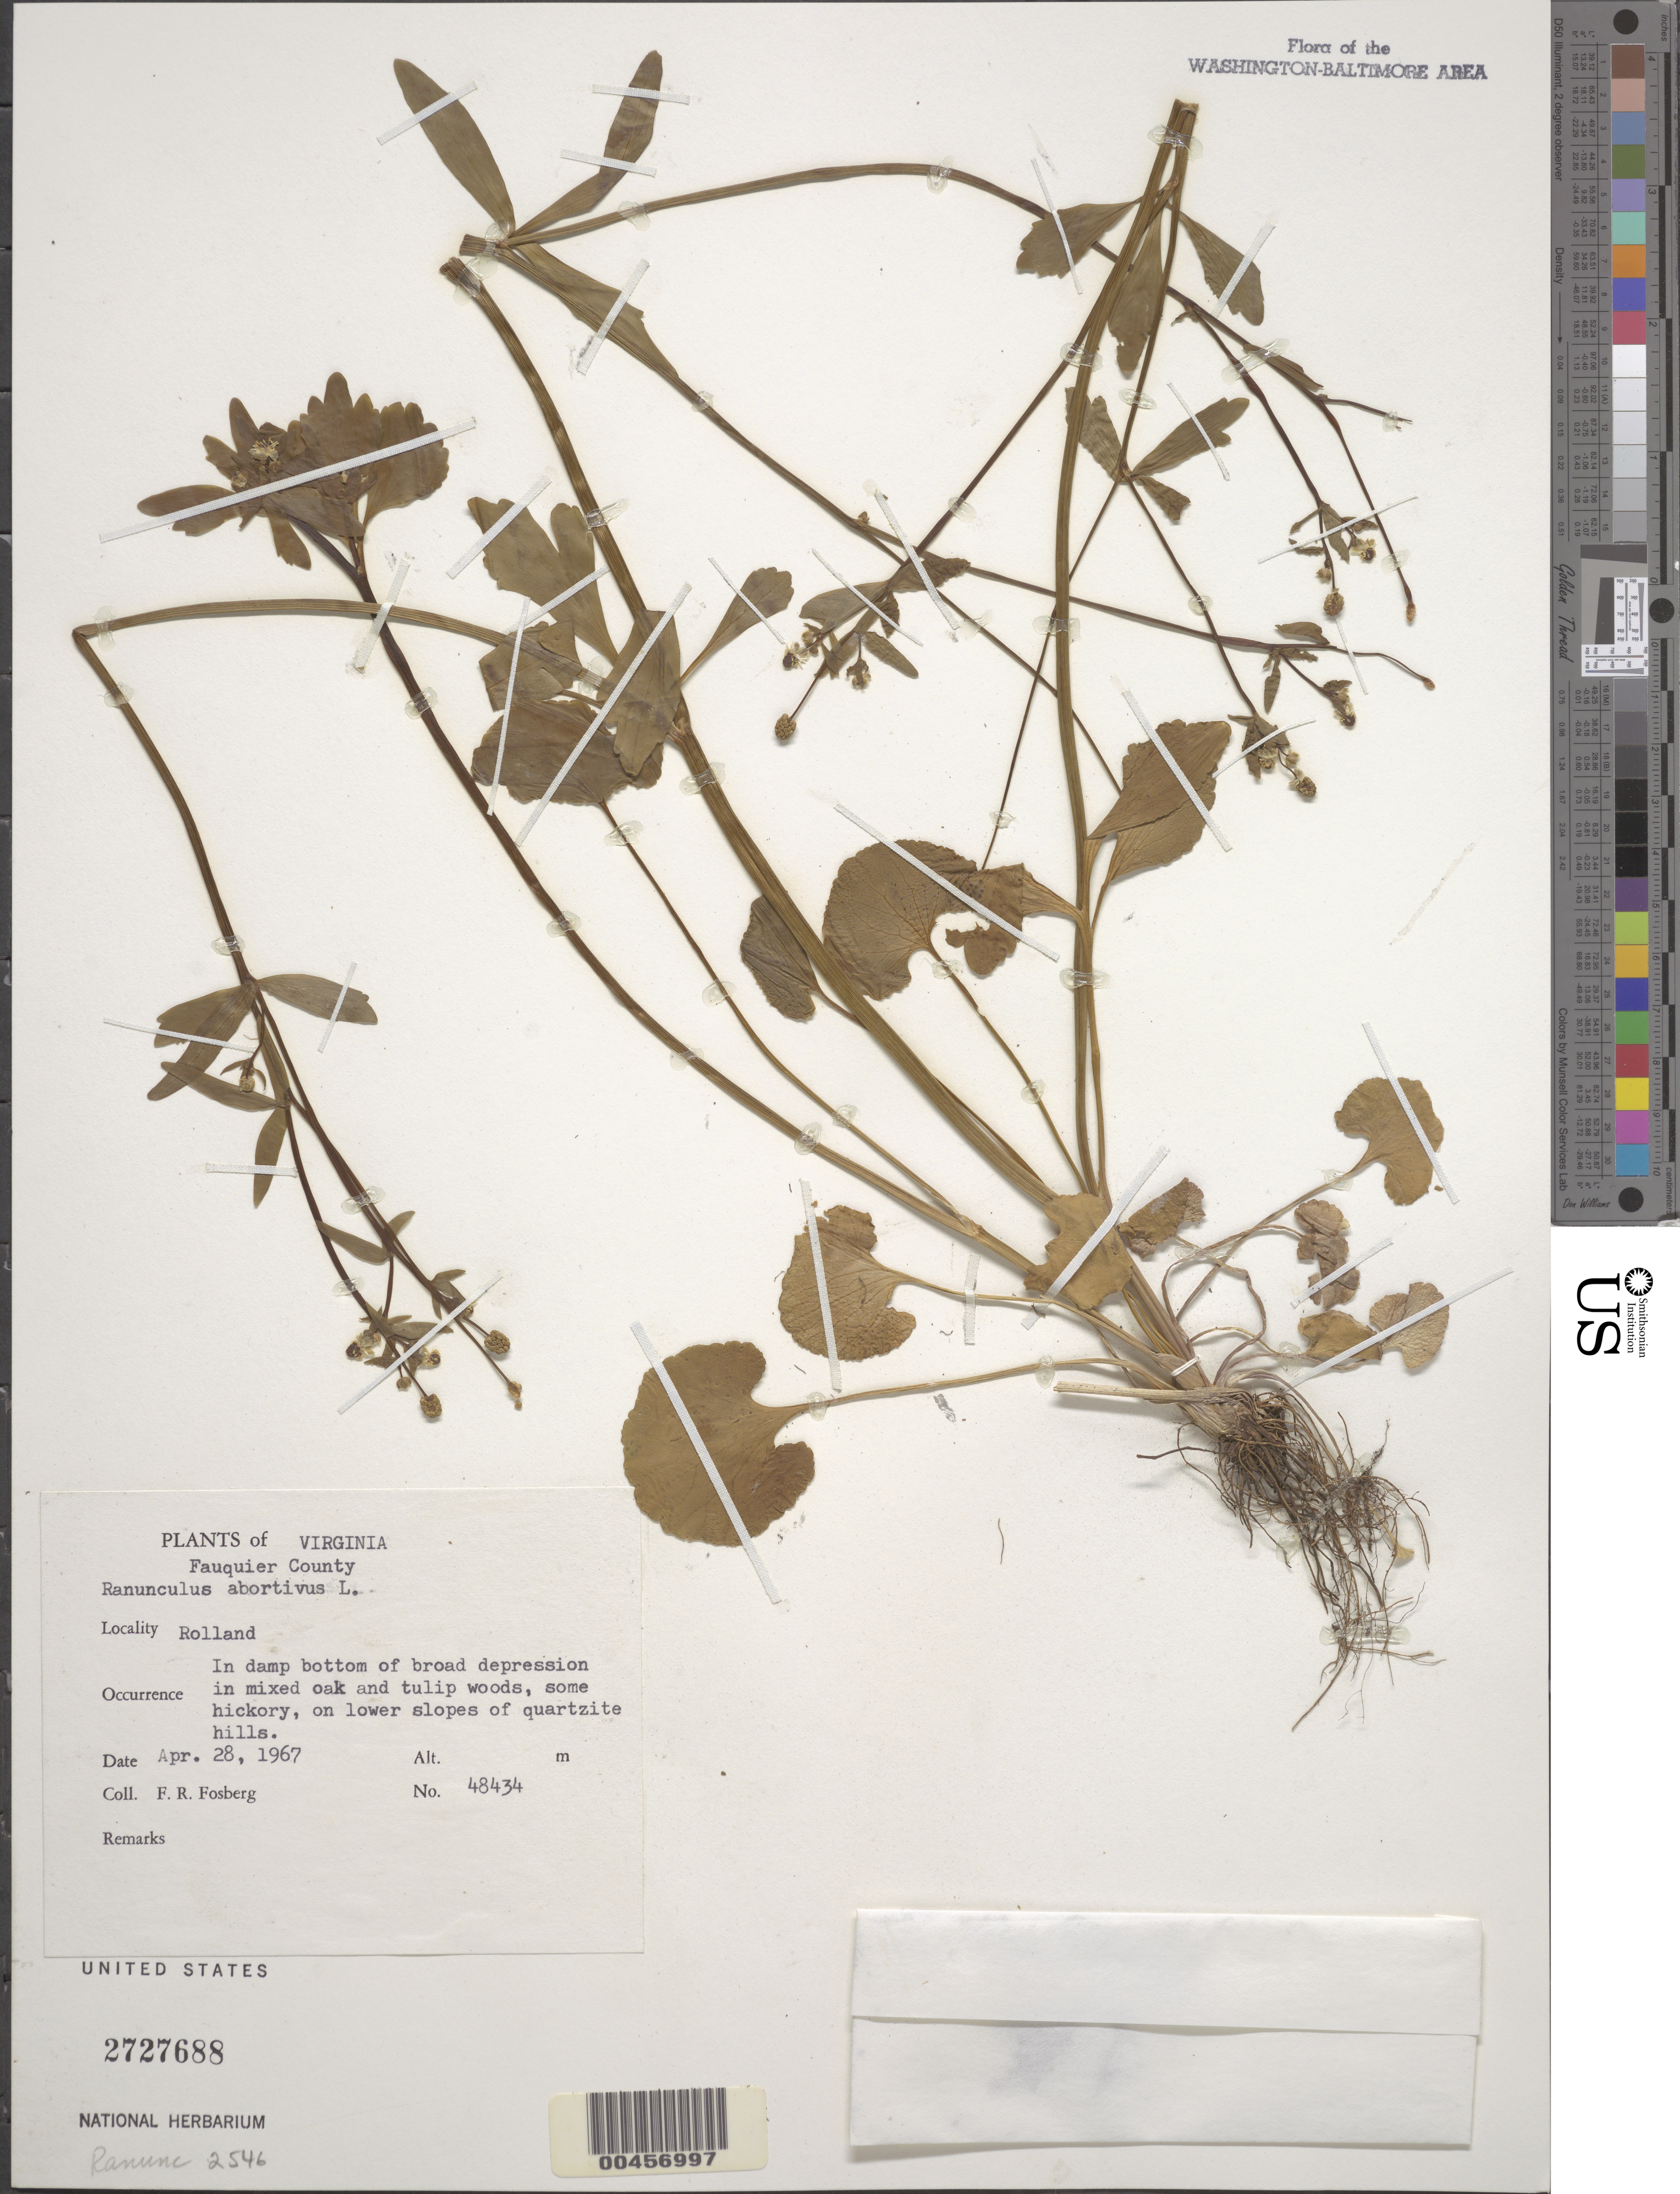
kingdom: Plantae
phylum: Tracheophyta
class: Magnoliopsida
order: Ranunculales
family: Ranunculaceae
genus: Ranunculus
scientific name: Ranunculus abortivus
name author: L.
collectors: F. R. Fosberg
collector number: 48434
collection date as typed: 28 Apr 1967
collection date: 1967-04-28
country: United States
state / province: Virginia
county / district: Fauquier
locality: Rolland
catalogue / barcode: US 2727688